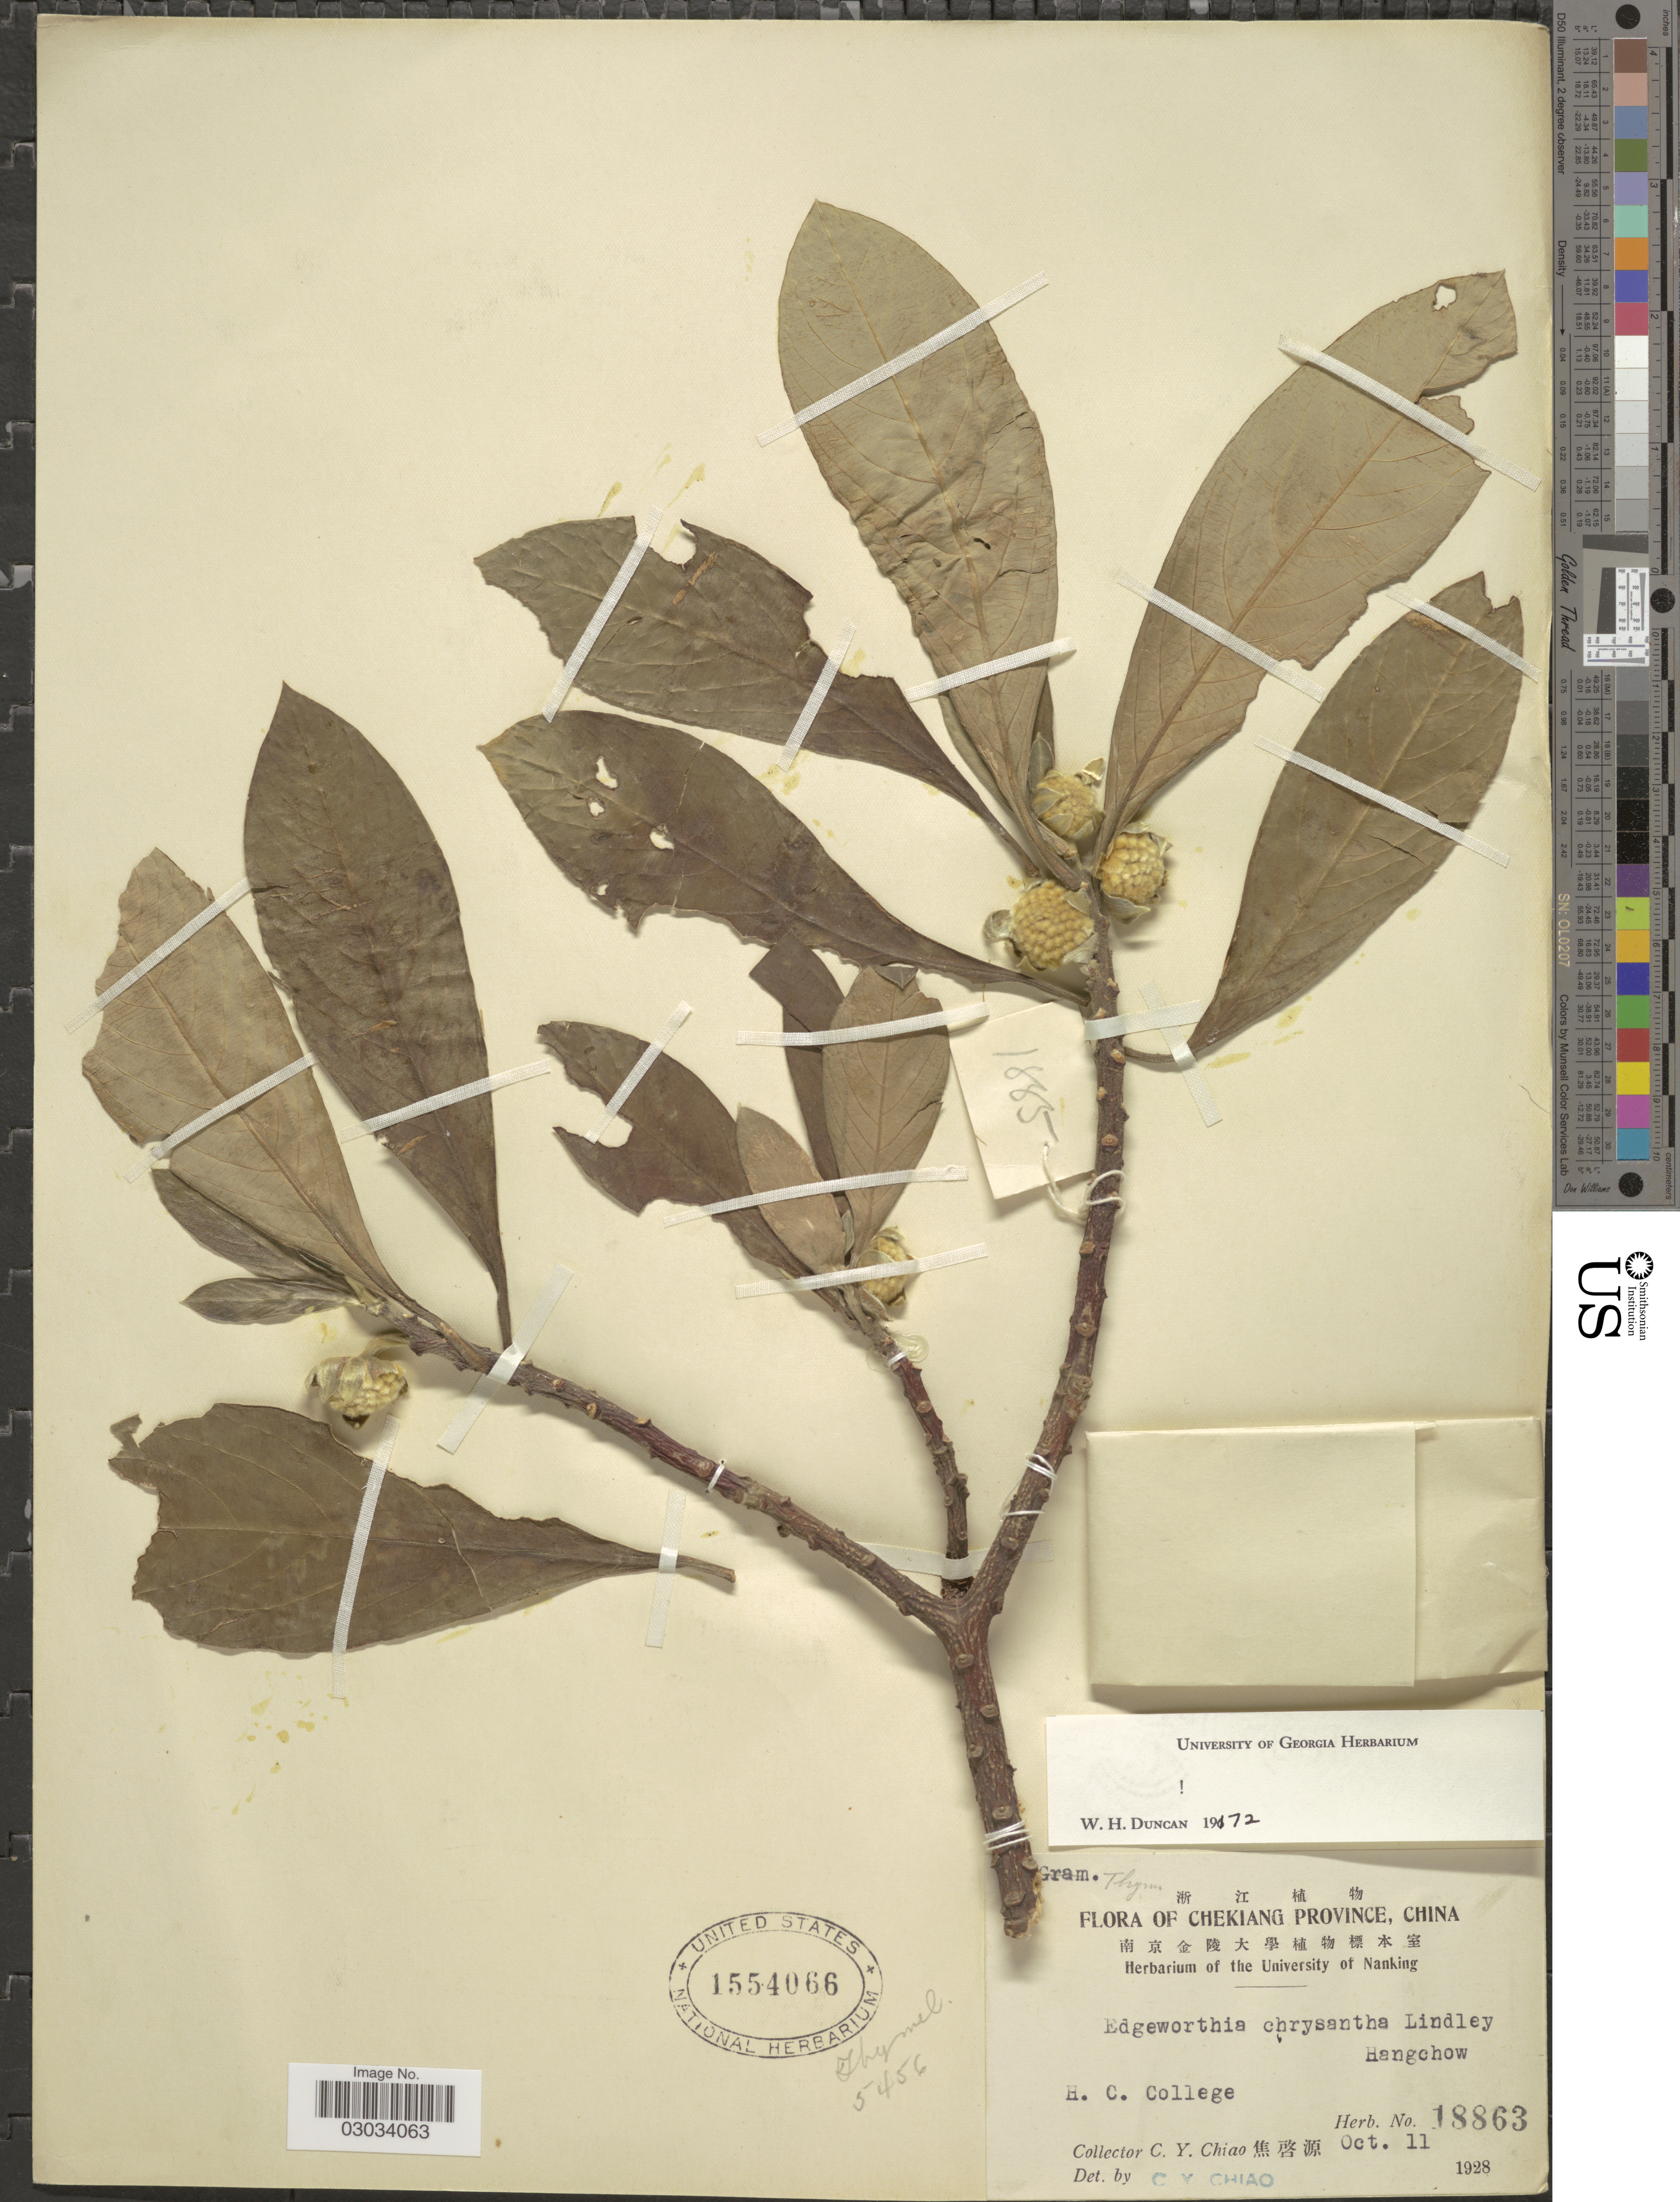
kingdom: Plantae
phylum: Tracheophyta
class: Magnoliopsida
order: Malvales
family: Thymelaeaceae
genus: Edgeworthia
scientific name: Edgeworthia chrysantha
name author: Lindl.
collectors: C. Y. Chiao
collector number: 18863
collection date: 1928-10-11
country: China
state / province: Zhejiang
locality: Chekiang Province. H. C. College.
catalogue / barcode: US 1554066